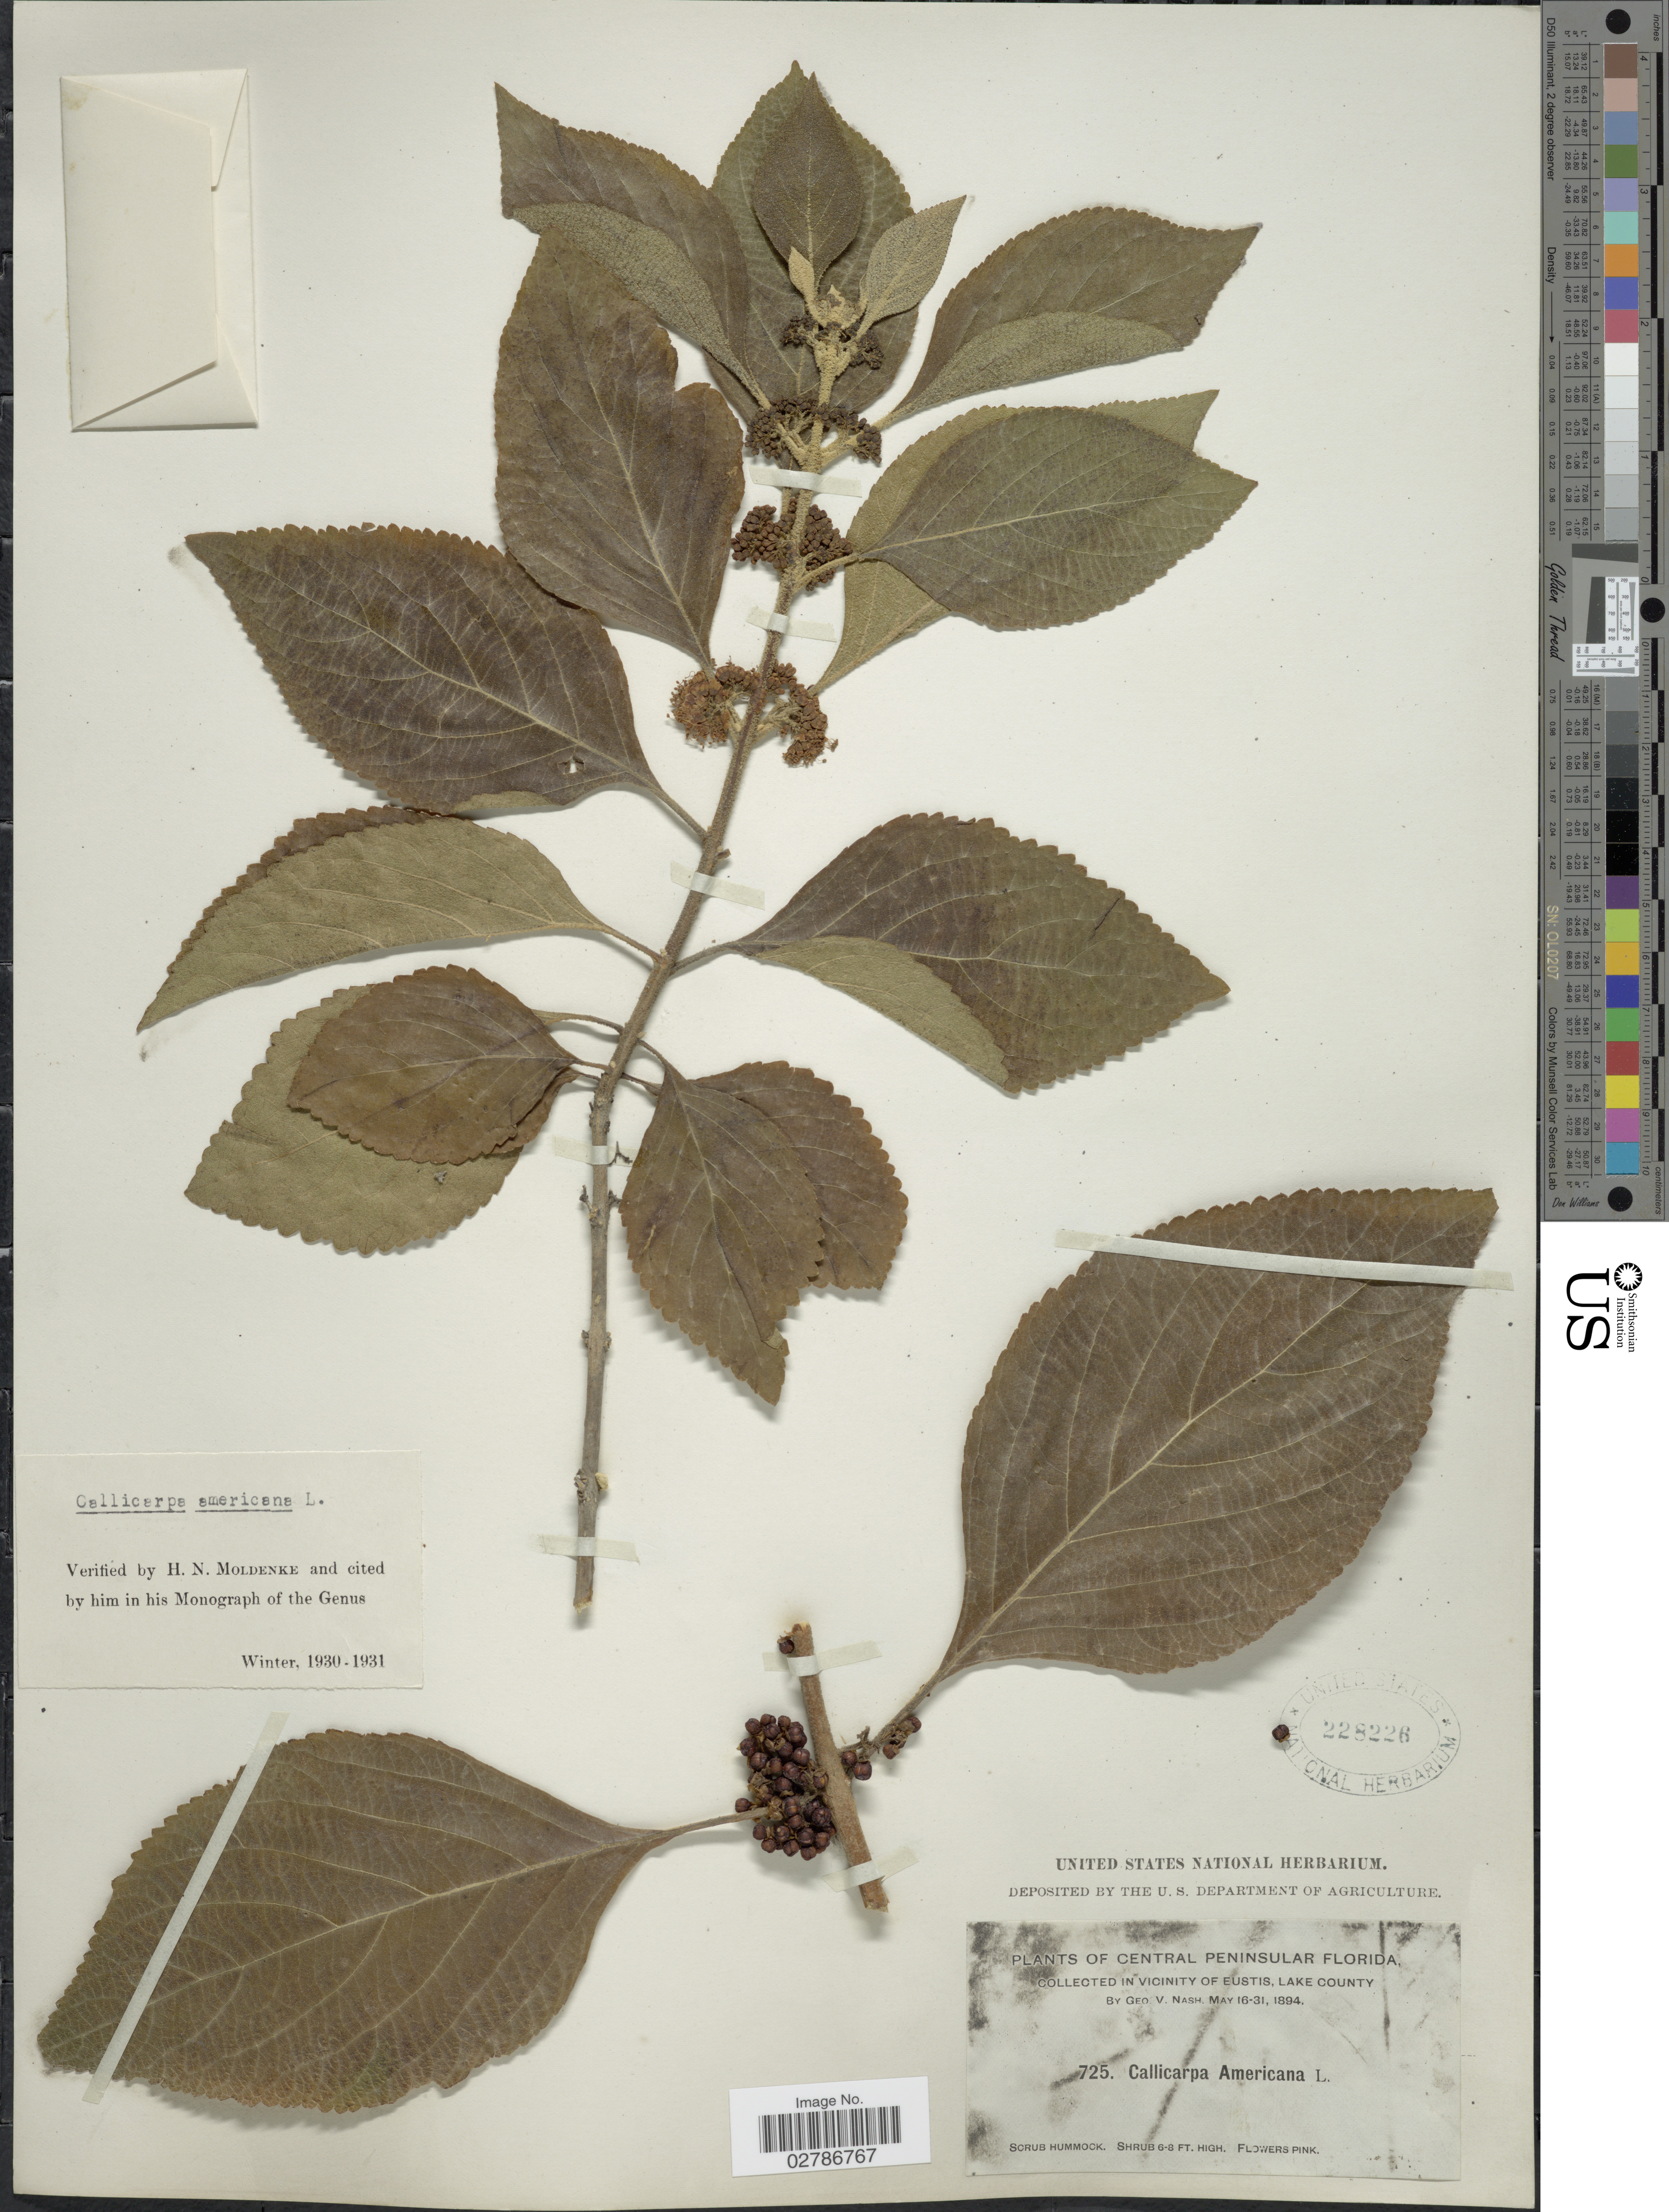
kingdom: Plantae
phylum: Tracheophyta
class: Magnoliopsida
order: Lamiales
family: Lamiaceae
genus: Callicarpa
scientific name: Callicarpa americana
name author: L.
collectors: G. V. Nash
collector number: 725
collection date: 1894-05-16/1894-05-31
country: United States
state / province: Florida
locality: Central Peninsula Florida. In vicinity of Eustis, Lake County.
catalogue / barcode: US 228226